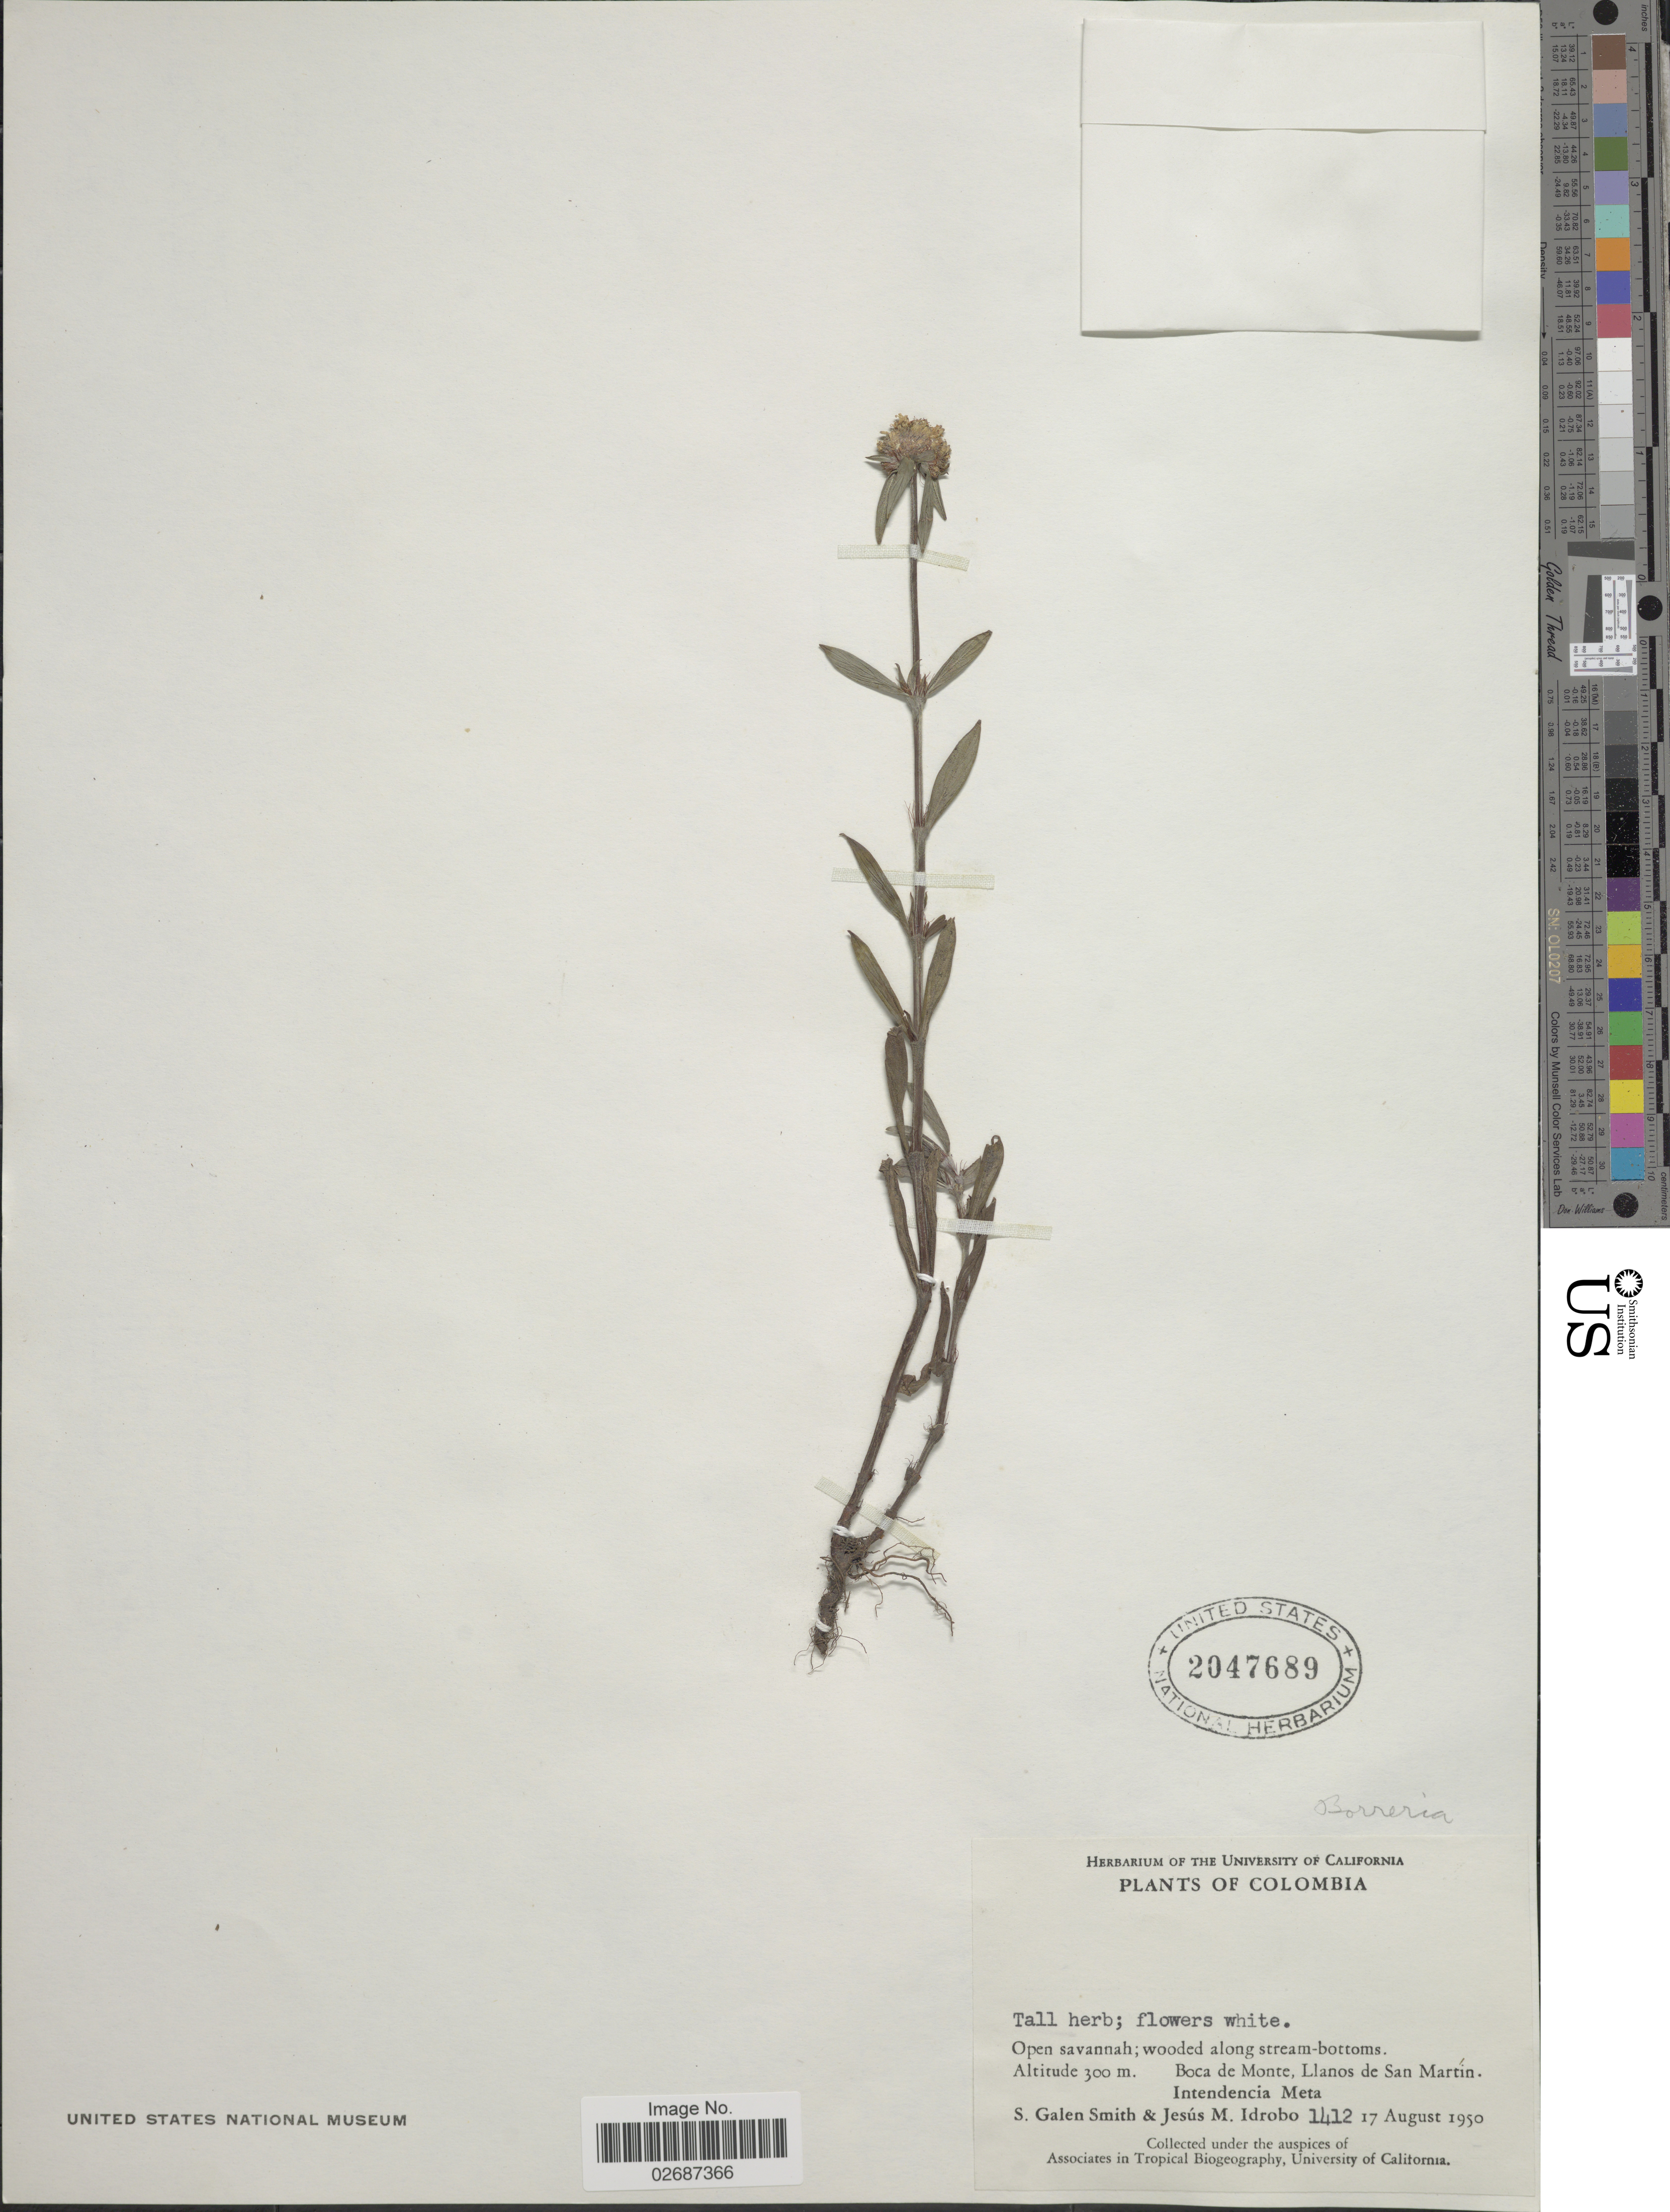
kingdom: Plantae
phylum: Tracheophyta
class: Magnoliopsida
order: Gentianales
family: Rubiaceae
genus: Borreria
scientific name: Borreria sp.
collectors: S. G. Smith & J. M. Idrobo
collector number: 1412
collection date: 1950-08-17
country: Colombia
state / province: Meta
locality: Open savannah; wooded along stream-bottoms. Boca de Monte, Llanos de San Martin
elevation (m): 300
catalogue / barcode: US 2047689